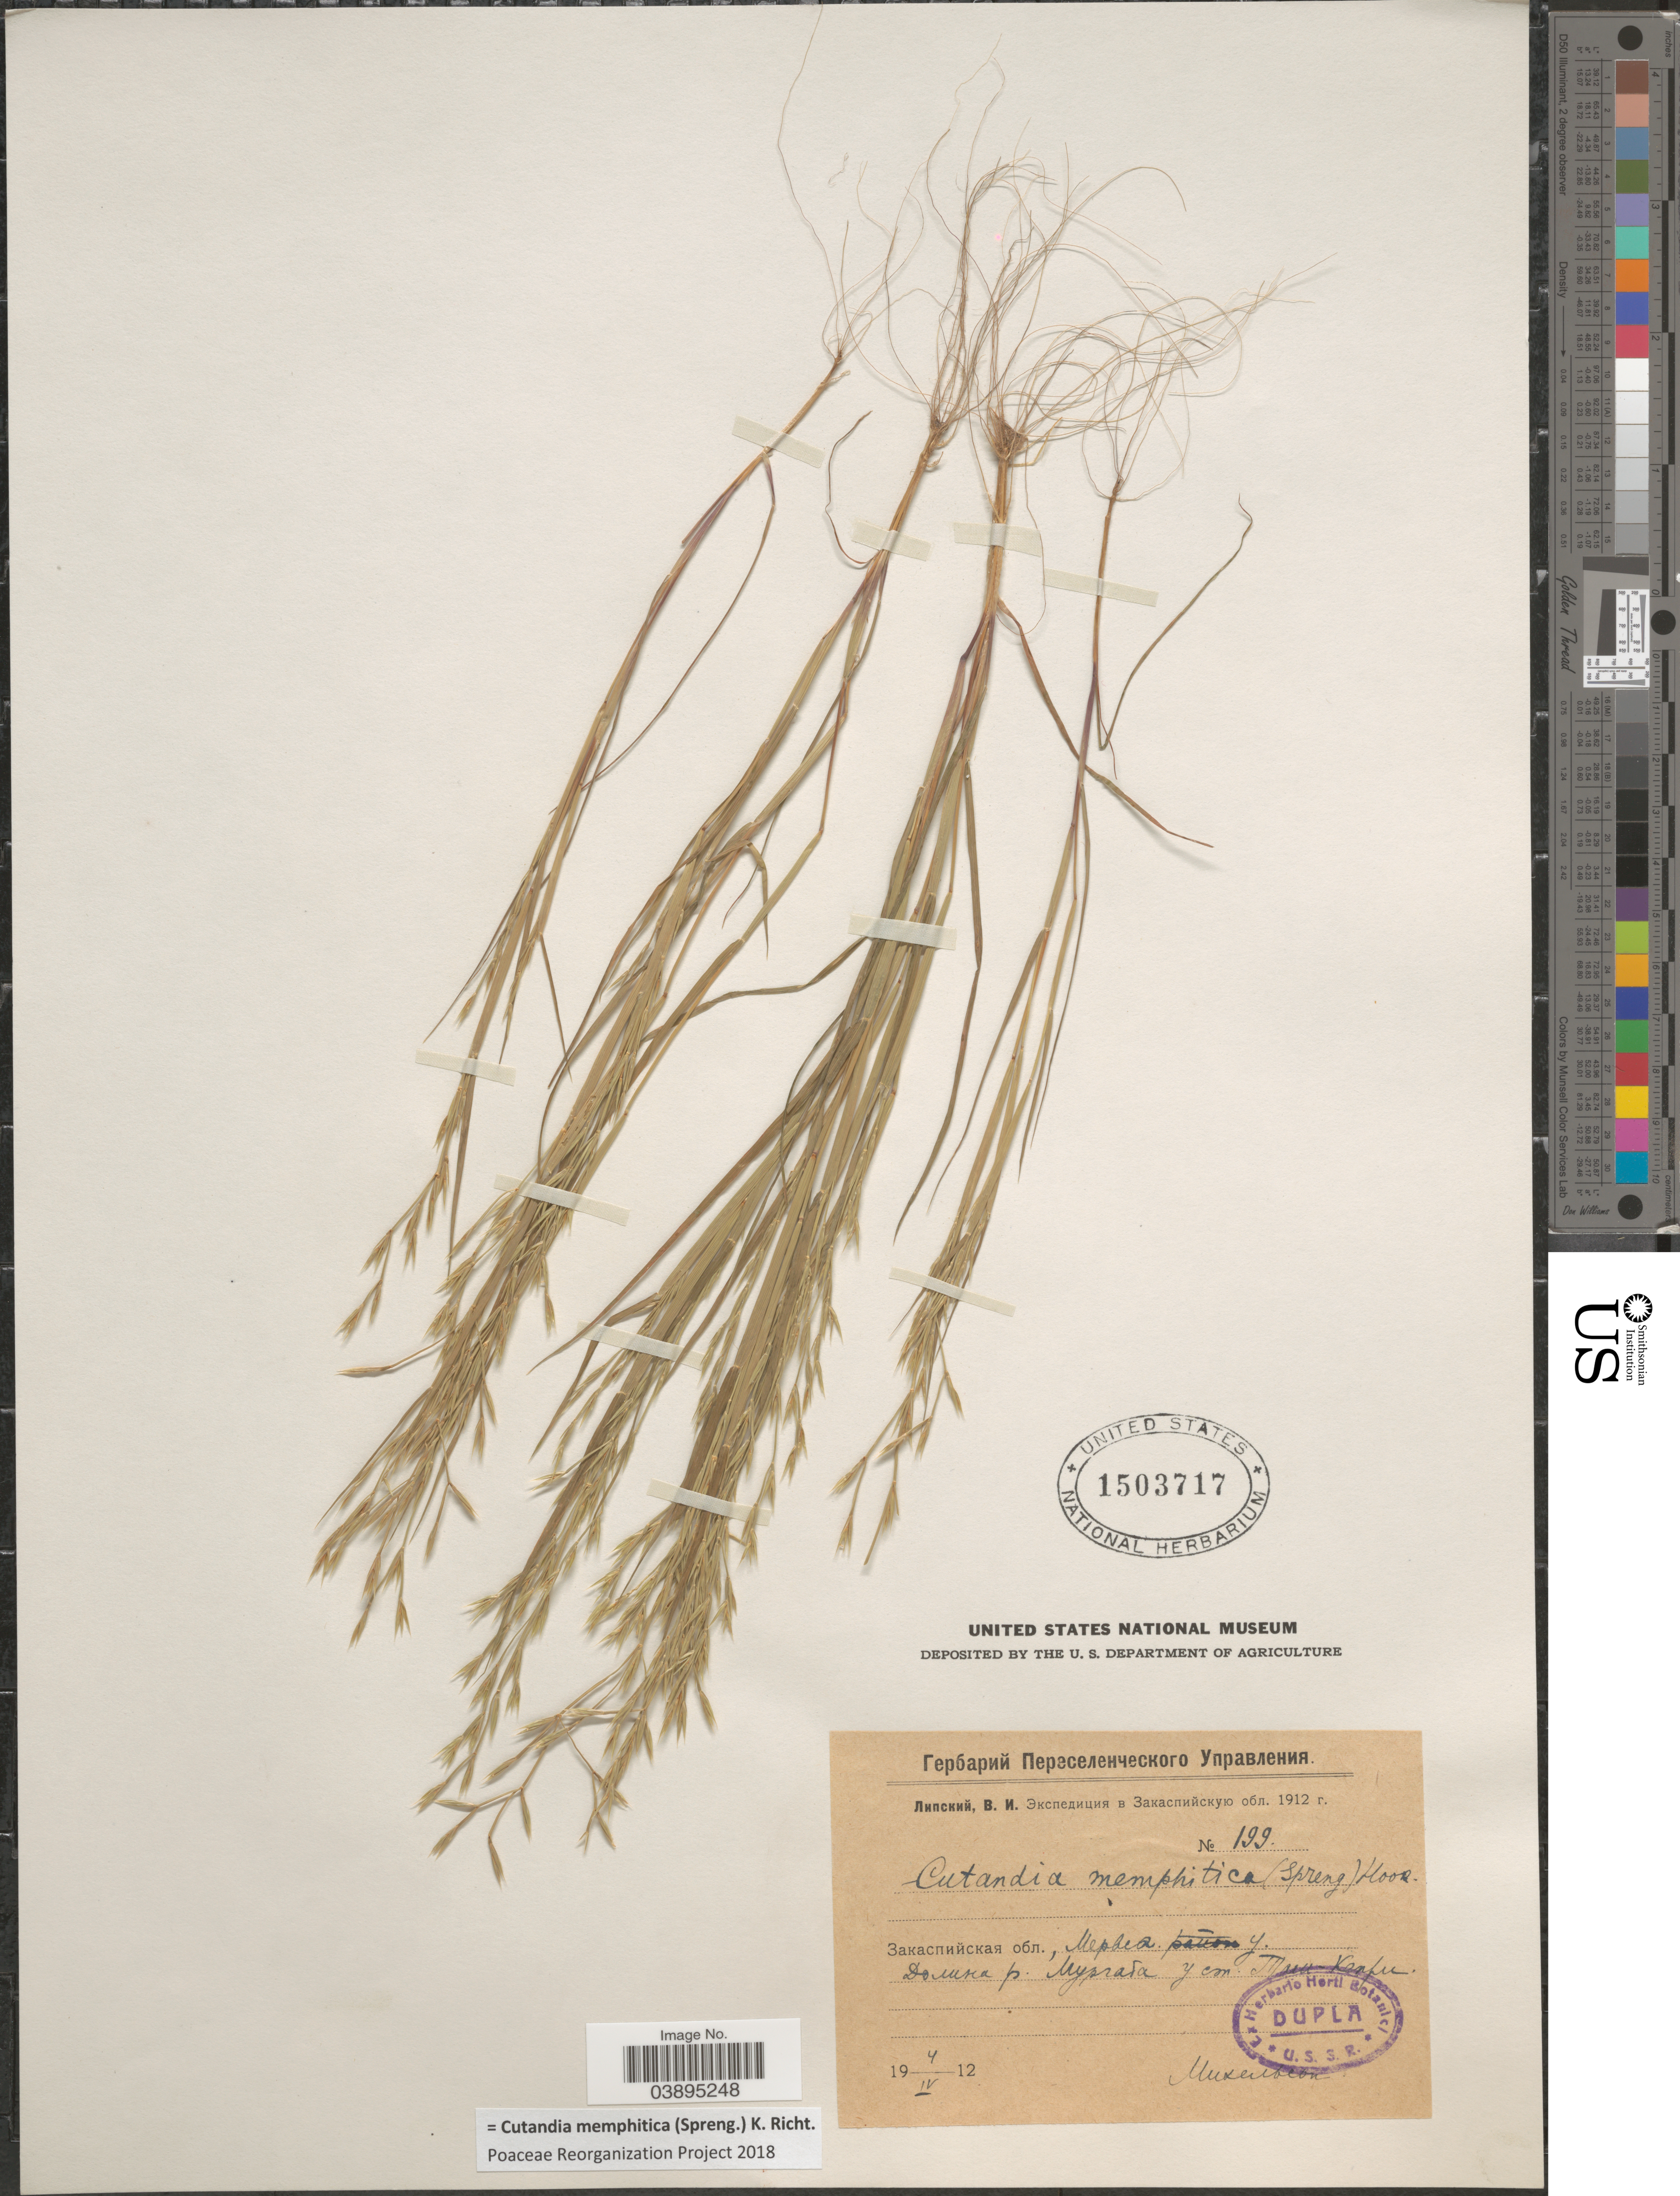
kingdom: Plantae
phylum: Tracheophyta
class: Liliopsida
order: Poales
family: Poaceae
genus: Cutandia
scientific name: Cutandia memphitica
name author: (Spreng.) K. Richt.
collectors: Mikhelson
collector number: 199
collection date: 1912-04-04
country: Turkmenistan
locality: Valley of river Murgab near railroad station Tash-Kepri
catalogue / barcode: US 1503717